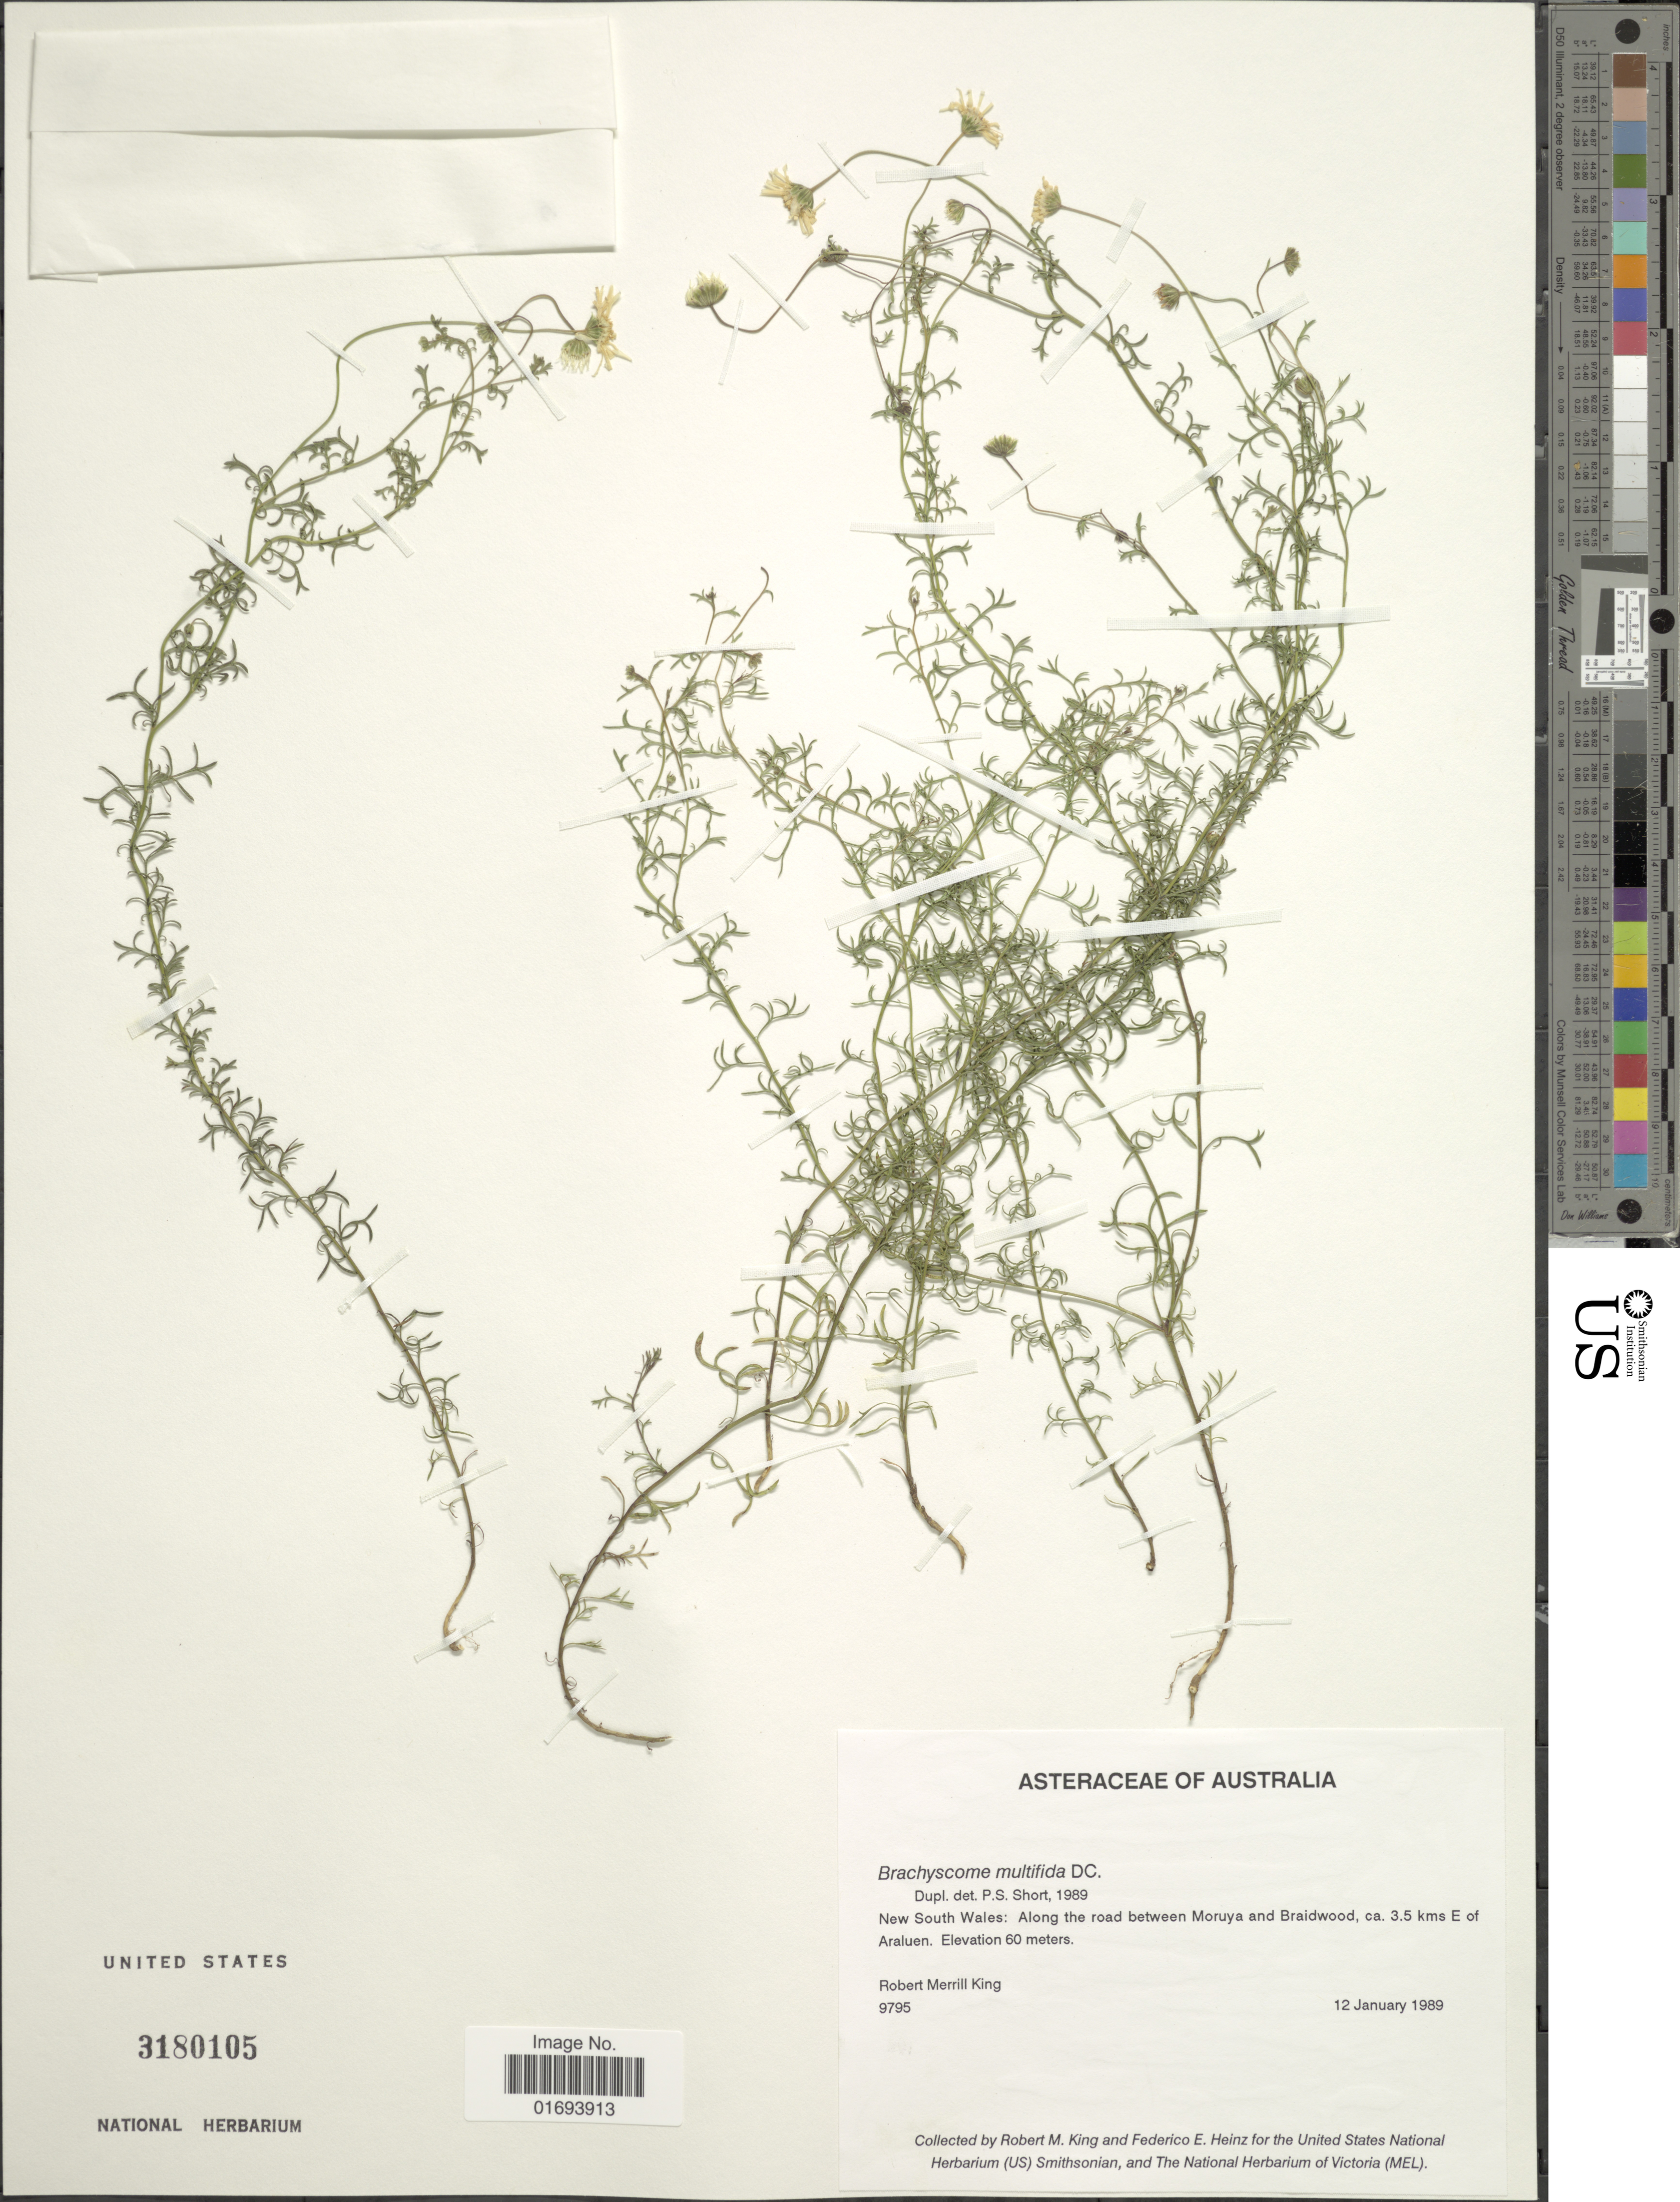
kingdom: Plantae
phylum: Tracheophyta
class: Magnoliopsida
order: Asterales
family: Asteraceae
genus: Brachyscome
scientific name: Brachyscome multifida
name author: DC.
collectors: R. M. King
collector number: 9795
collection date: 1989-01-12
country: Australia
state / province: New South Wales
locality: Australia. New South Wales: Along the road between Moruya and Braidwood, ca. 3.5 kms E of Araluen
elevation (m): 60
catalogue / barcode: US 3180105